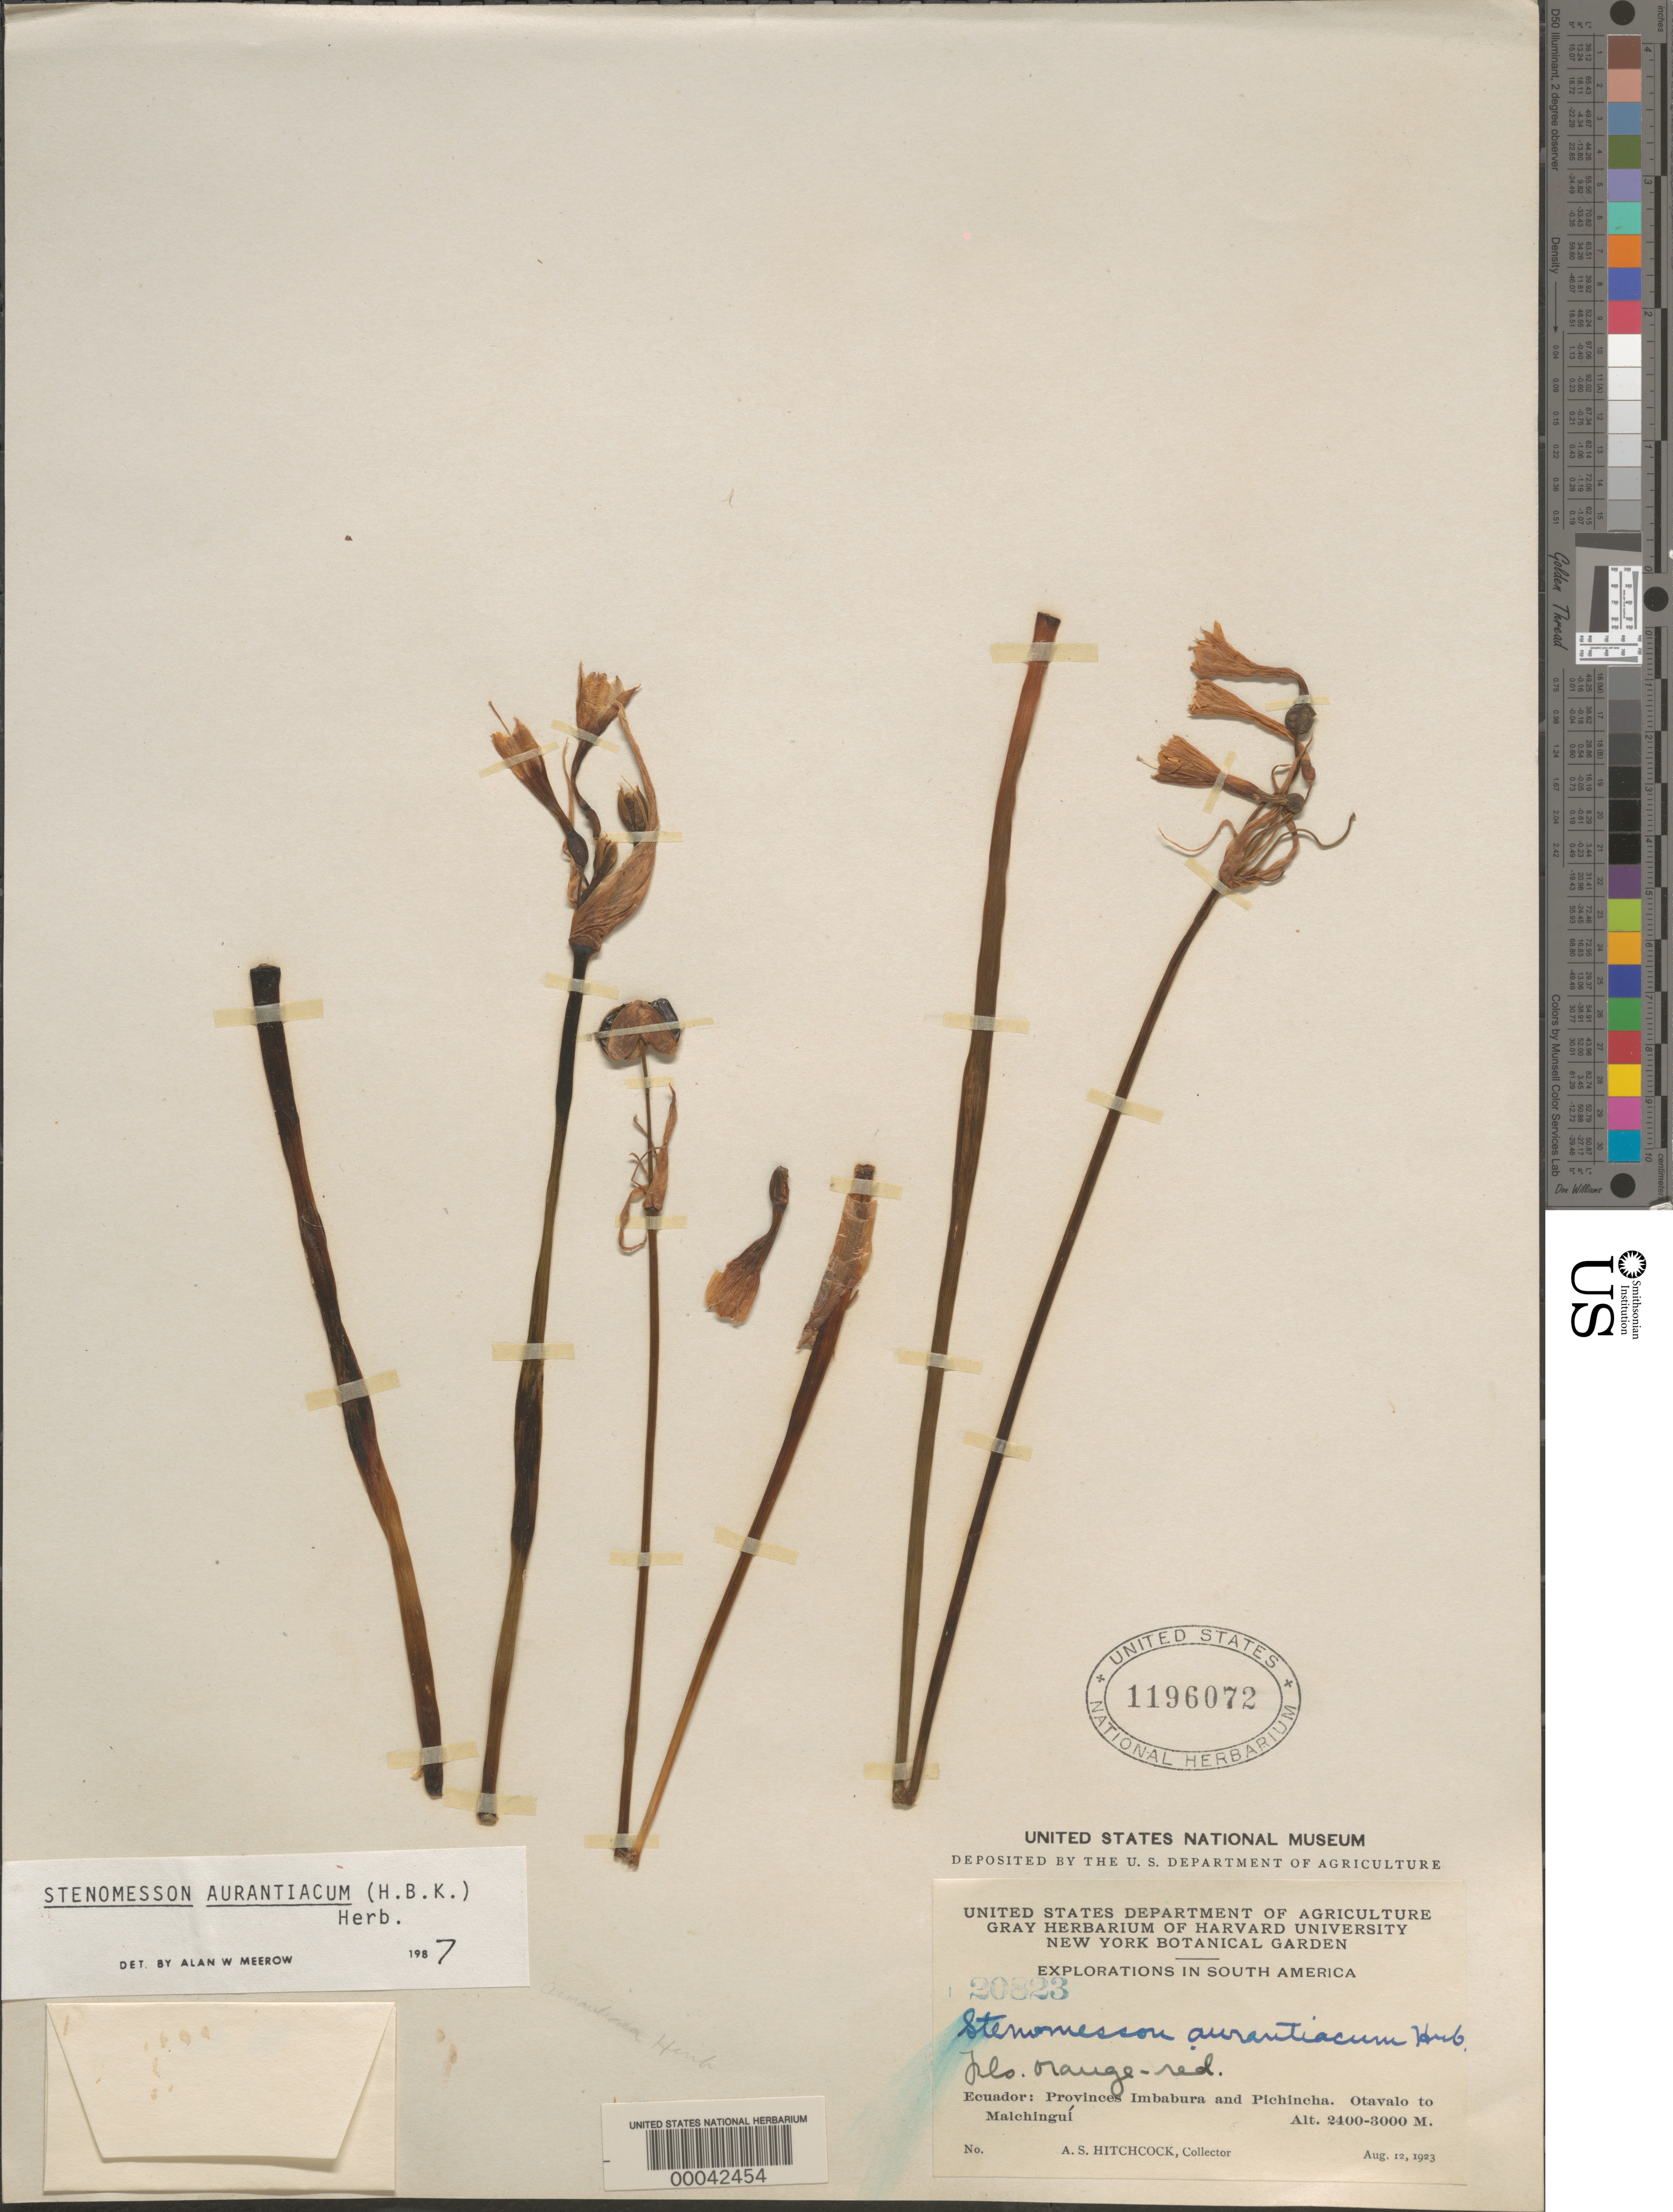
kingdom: Plantae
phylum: Tracheophyta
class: Liliopsida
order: Asparagales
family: Amaryllidaceae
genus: Stenomesson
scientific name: Stenomesson aurantiacum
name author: (Kunth) Herb.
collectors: A. S. Hitchcock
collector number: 20823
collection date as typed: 12 Aug 1923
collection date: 1923-08-12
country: Ecuador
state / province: Imbabura / Pichincha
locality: Otavalo to Malchingui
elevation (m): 2400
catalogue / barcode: US 1196072